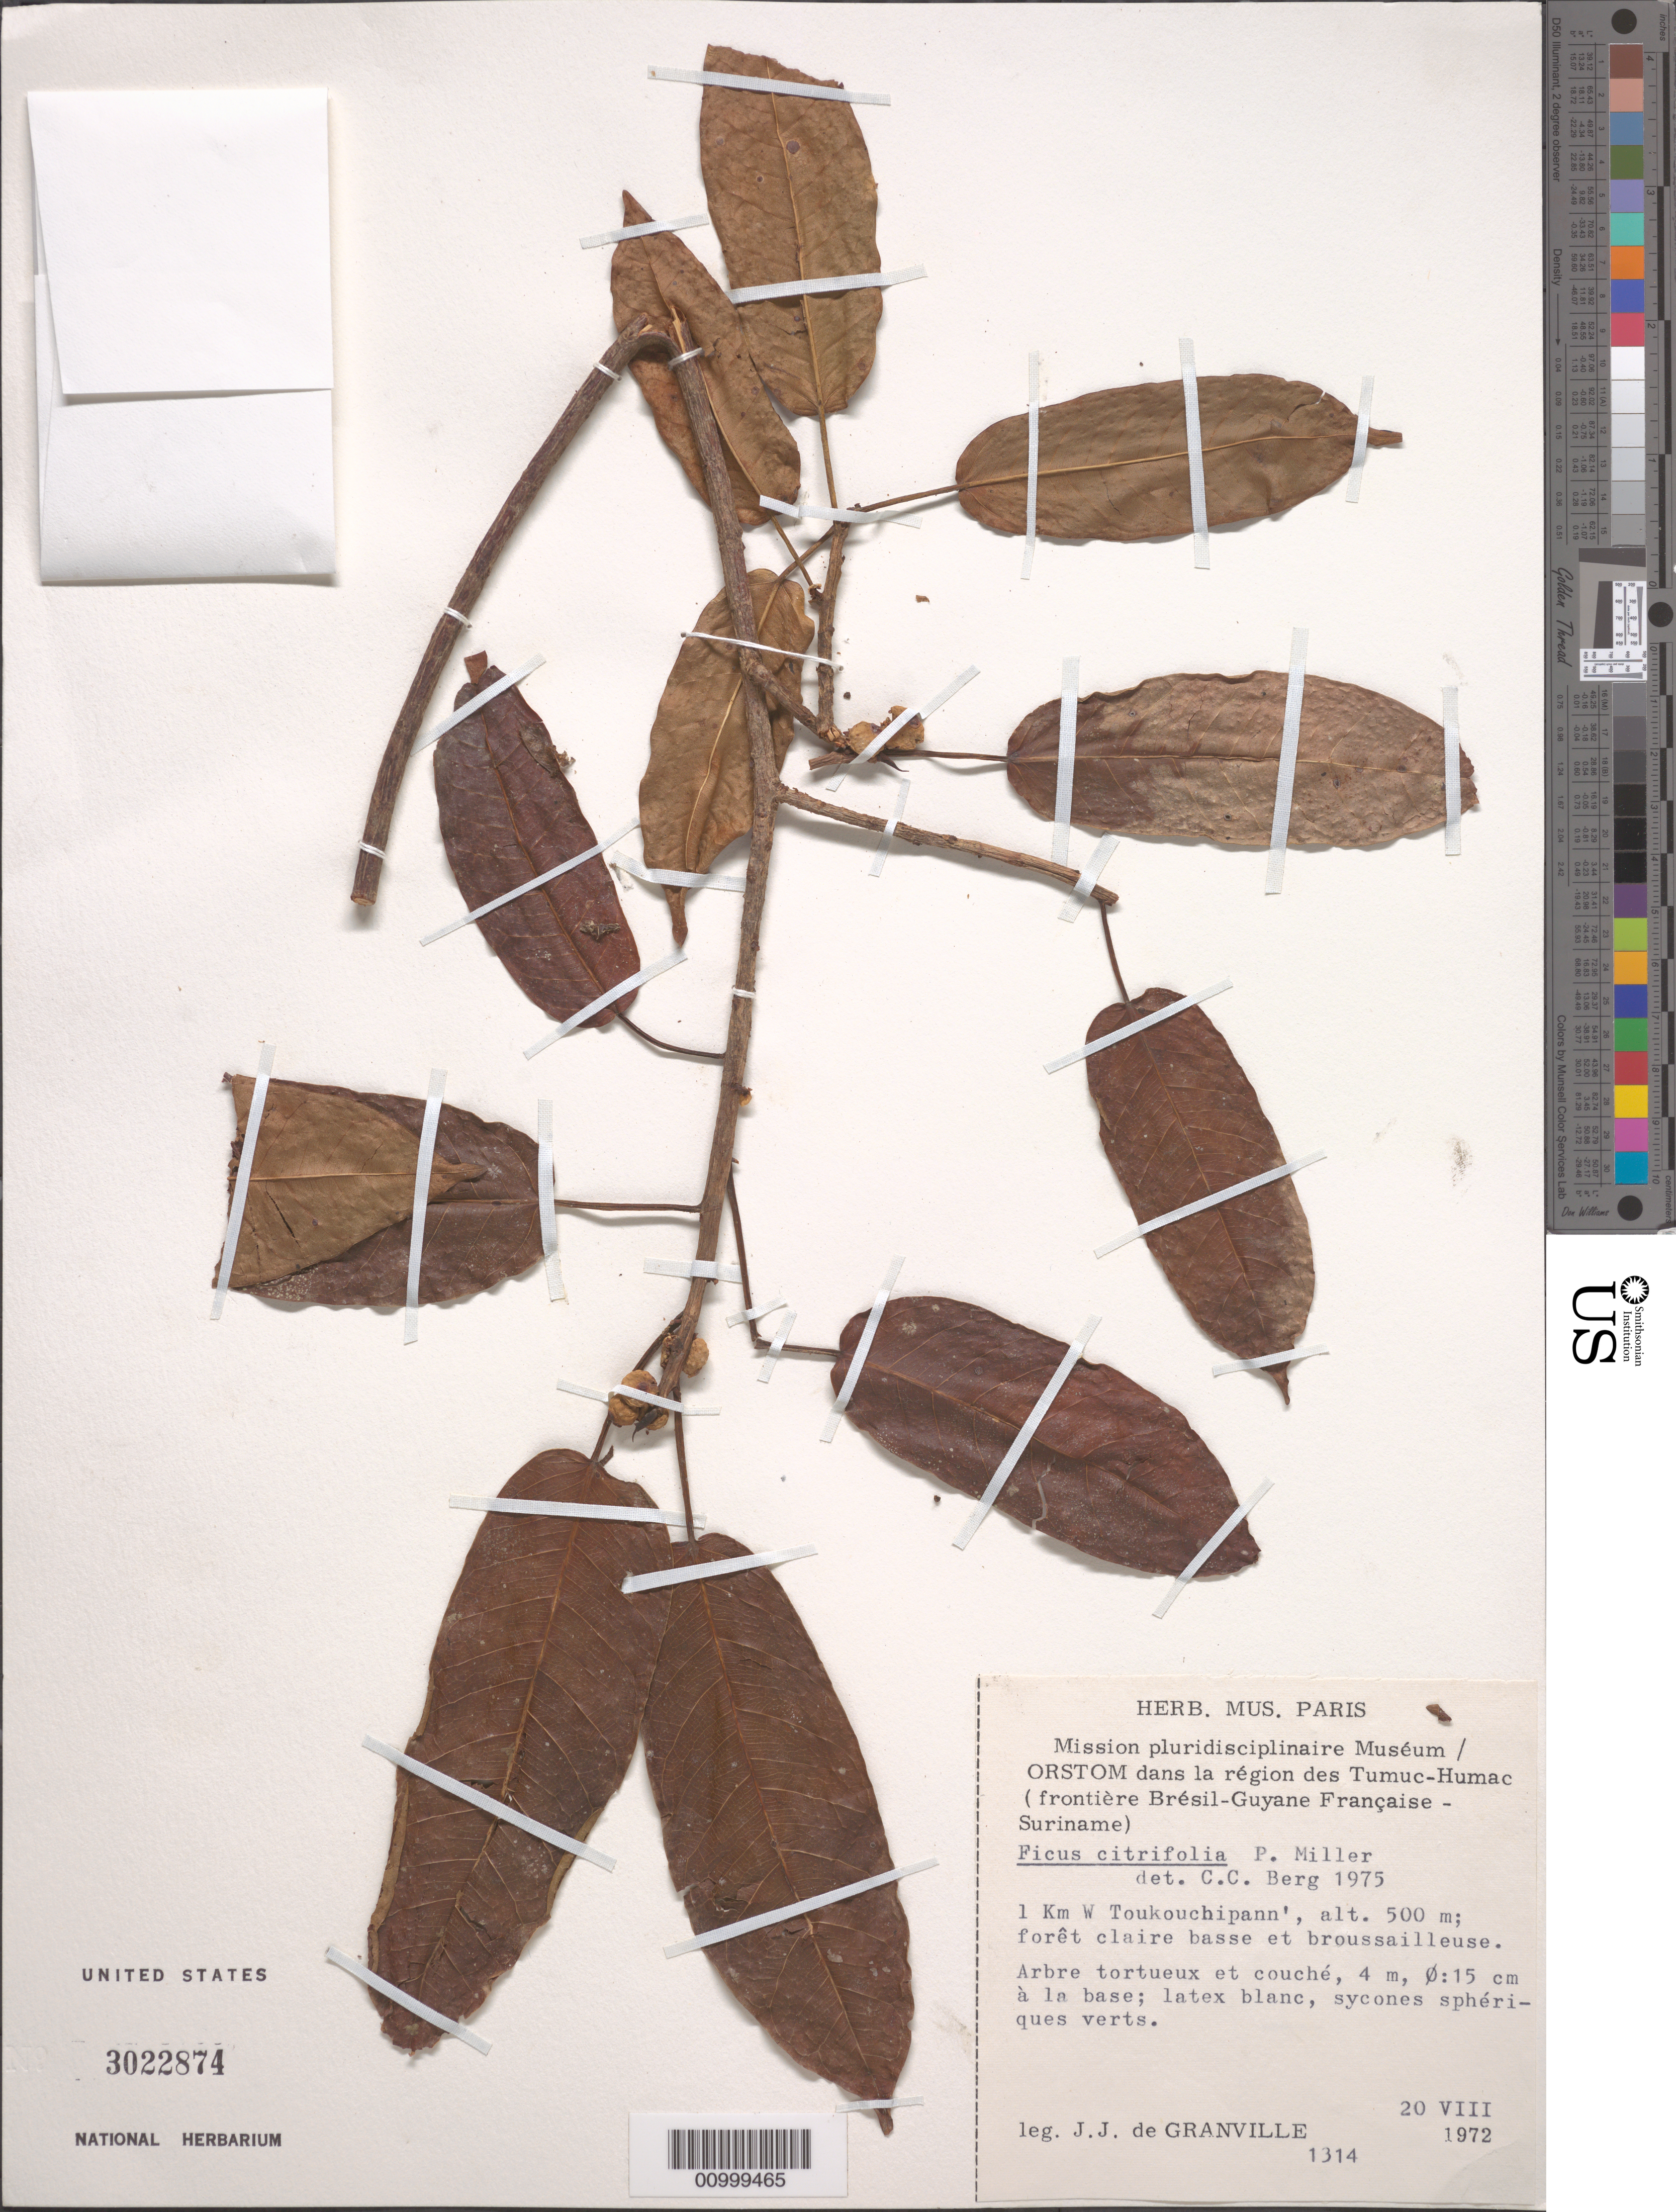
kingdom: Plantae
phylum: Tracheophyta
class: Magnoliopsida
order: Rosales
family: Moraceae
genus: Ficus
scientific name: Ficus citrifolia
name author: Mill.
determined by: Berg, C. C.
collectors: J.-J. de Granville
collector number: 1314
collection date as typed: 20-Aug-72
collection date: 1972-08-20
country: French Guiana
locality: Tumuc-Humac, Brazil-French Guiana Frontier, E slope,1 km west of Toukouchipann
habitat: Foret claire, basse et broussailleuse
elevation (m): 500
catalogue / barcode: US 3022874